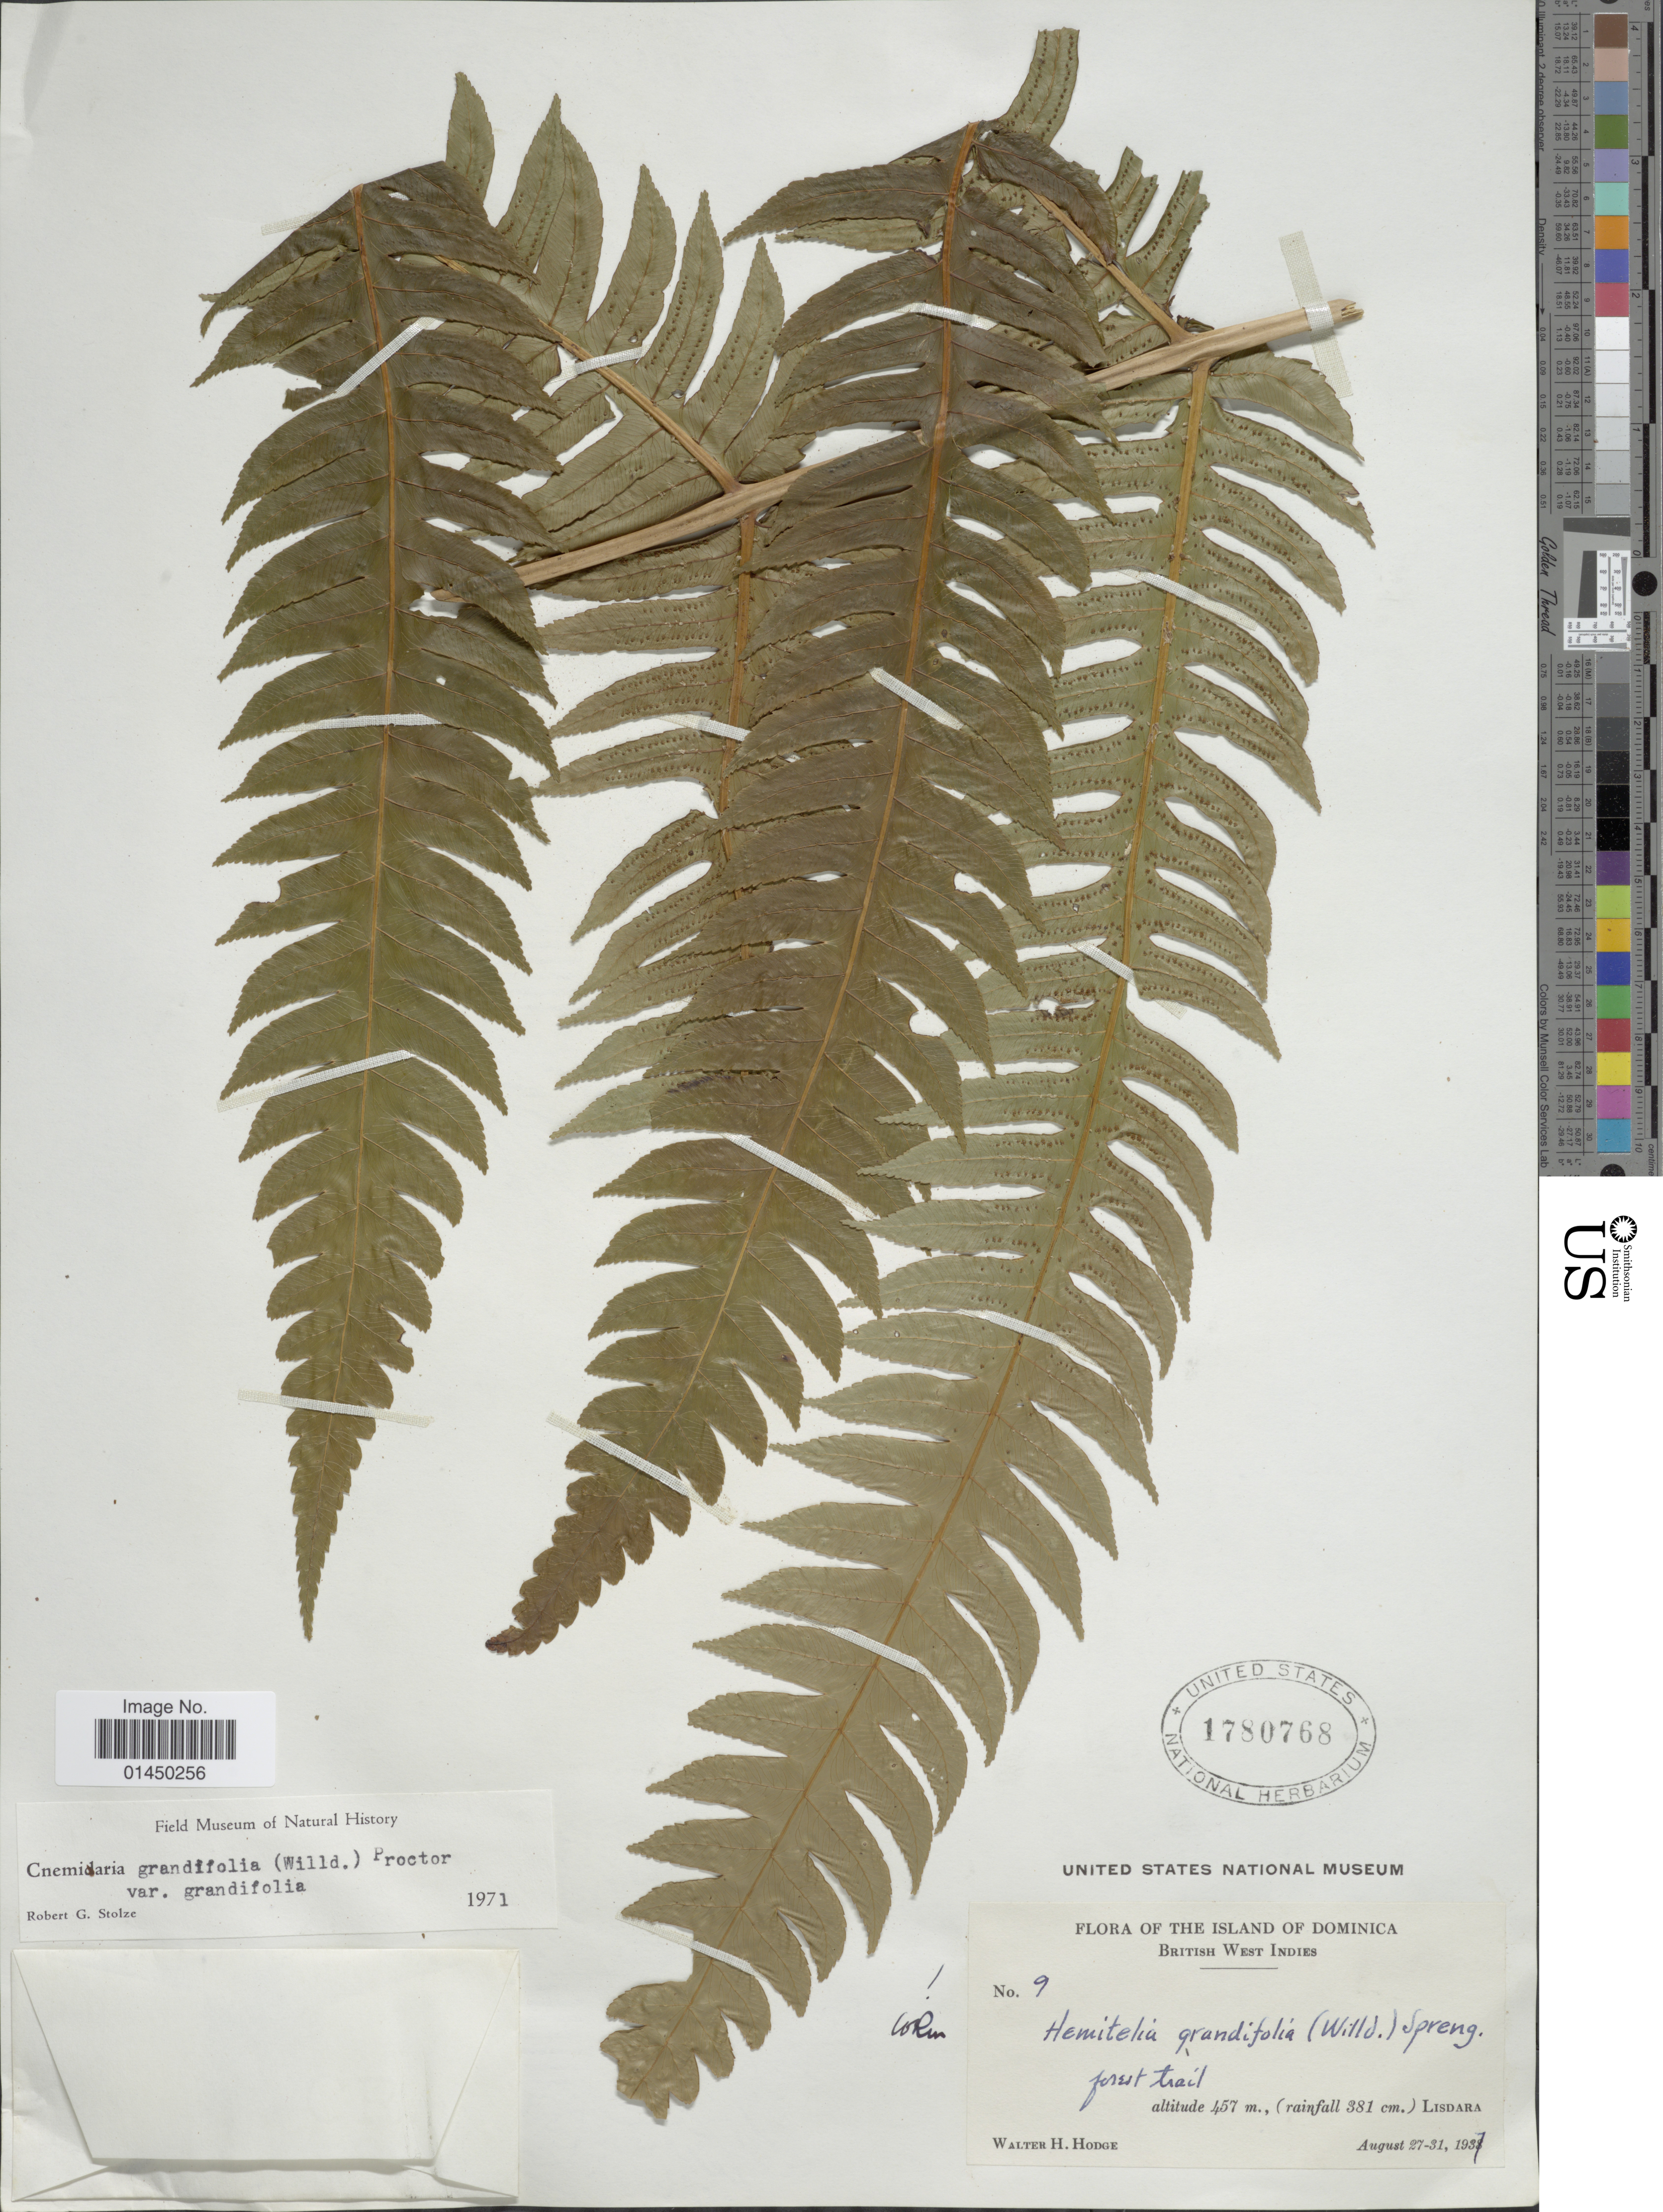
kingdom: Plantae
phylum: Tracheophyta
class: Polypodiopsida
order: Cyatheales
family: Cyatheaceae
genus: Cyathea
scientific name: Cyathea grandifolia var. grandifolia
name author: Willd.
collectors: W. Hodge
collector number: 9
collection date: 1937-08-27/1937-08-31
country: Dominica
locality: Forest trail, Lisdara.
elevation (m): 457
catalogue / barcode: US 1780768